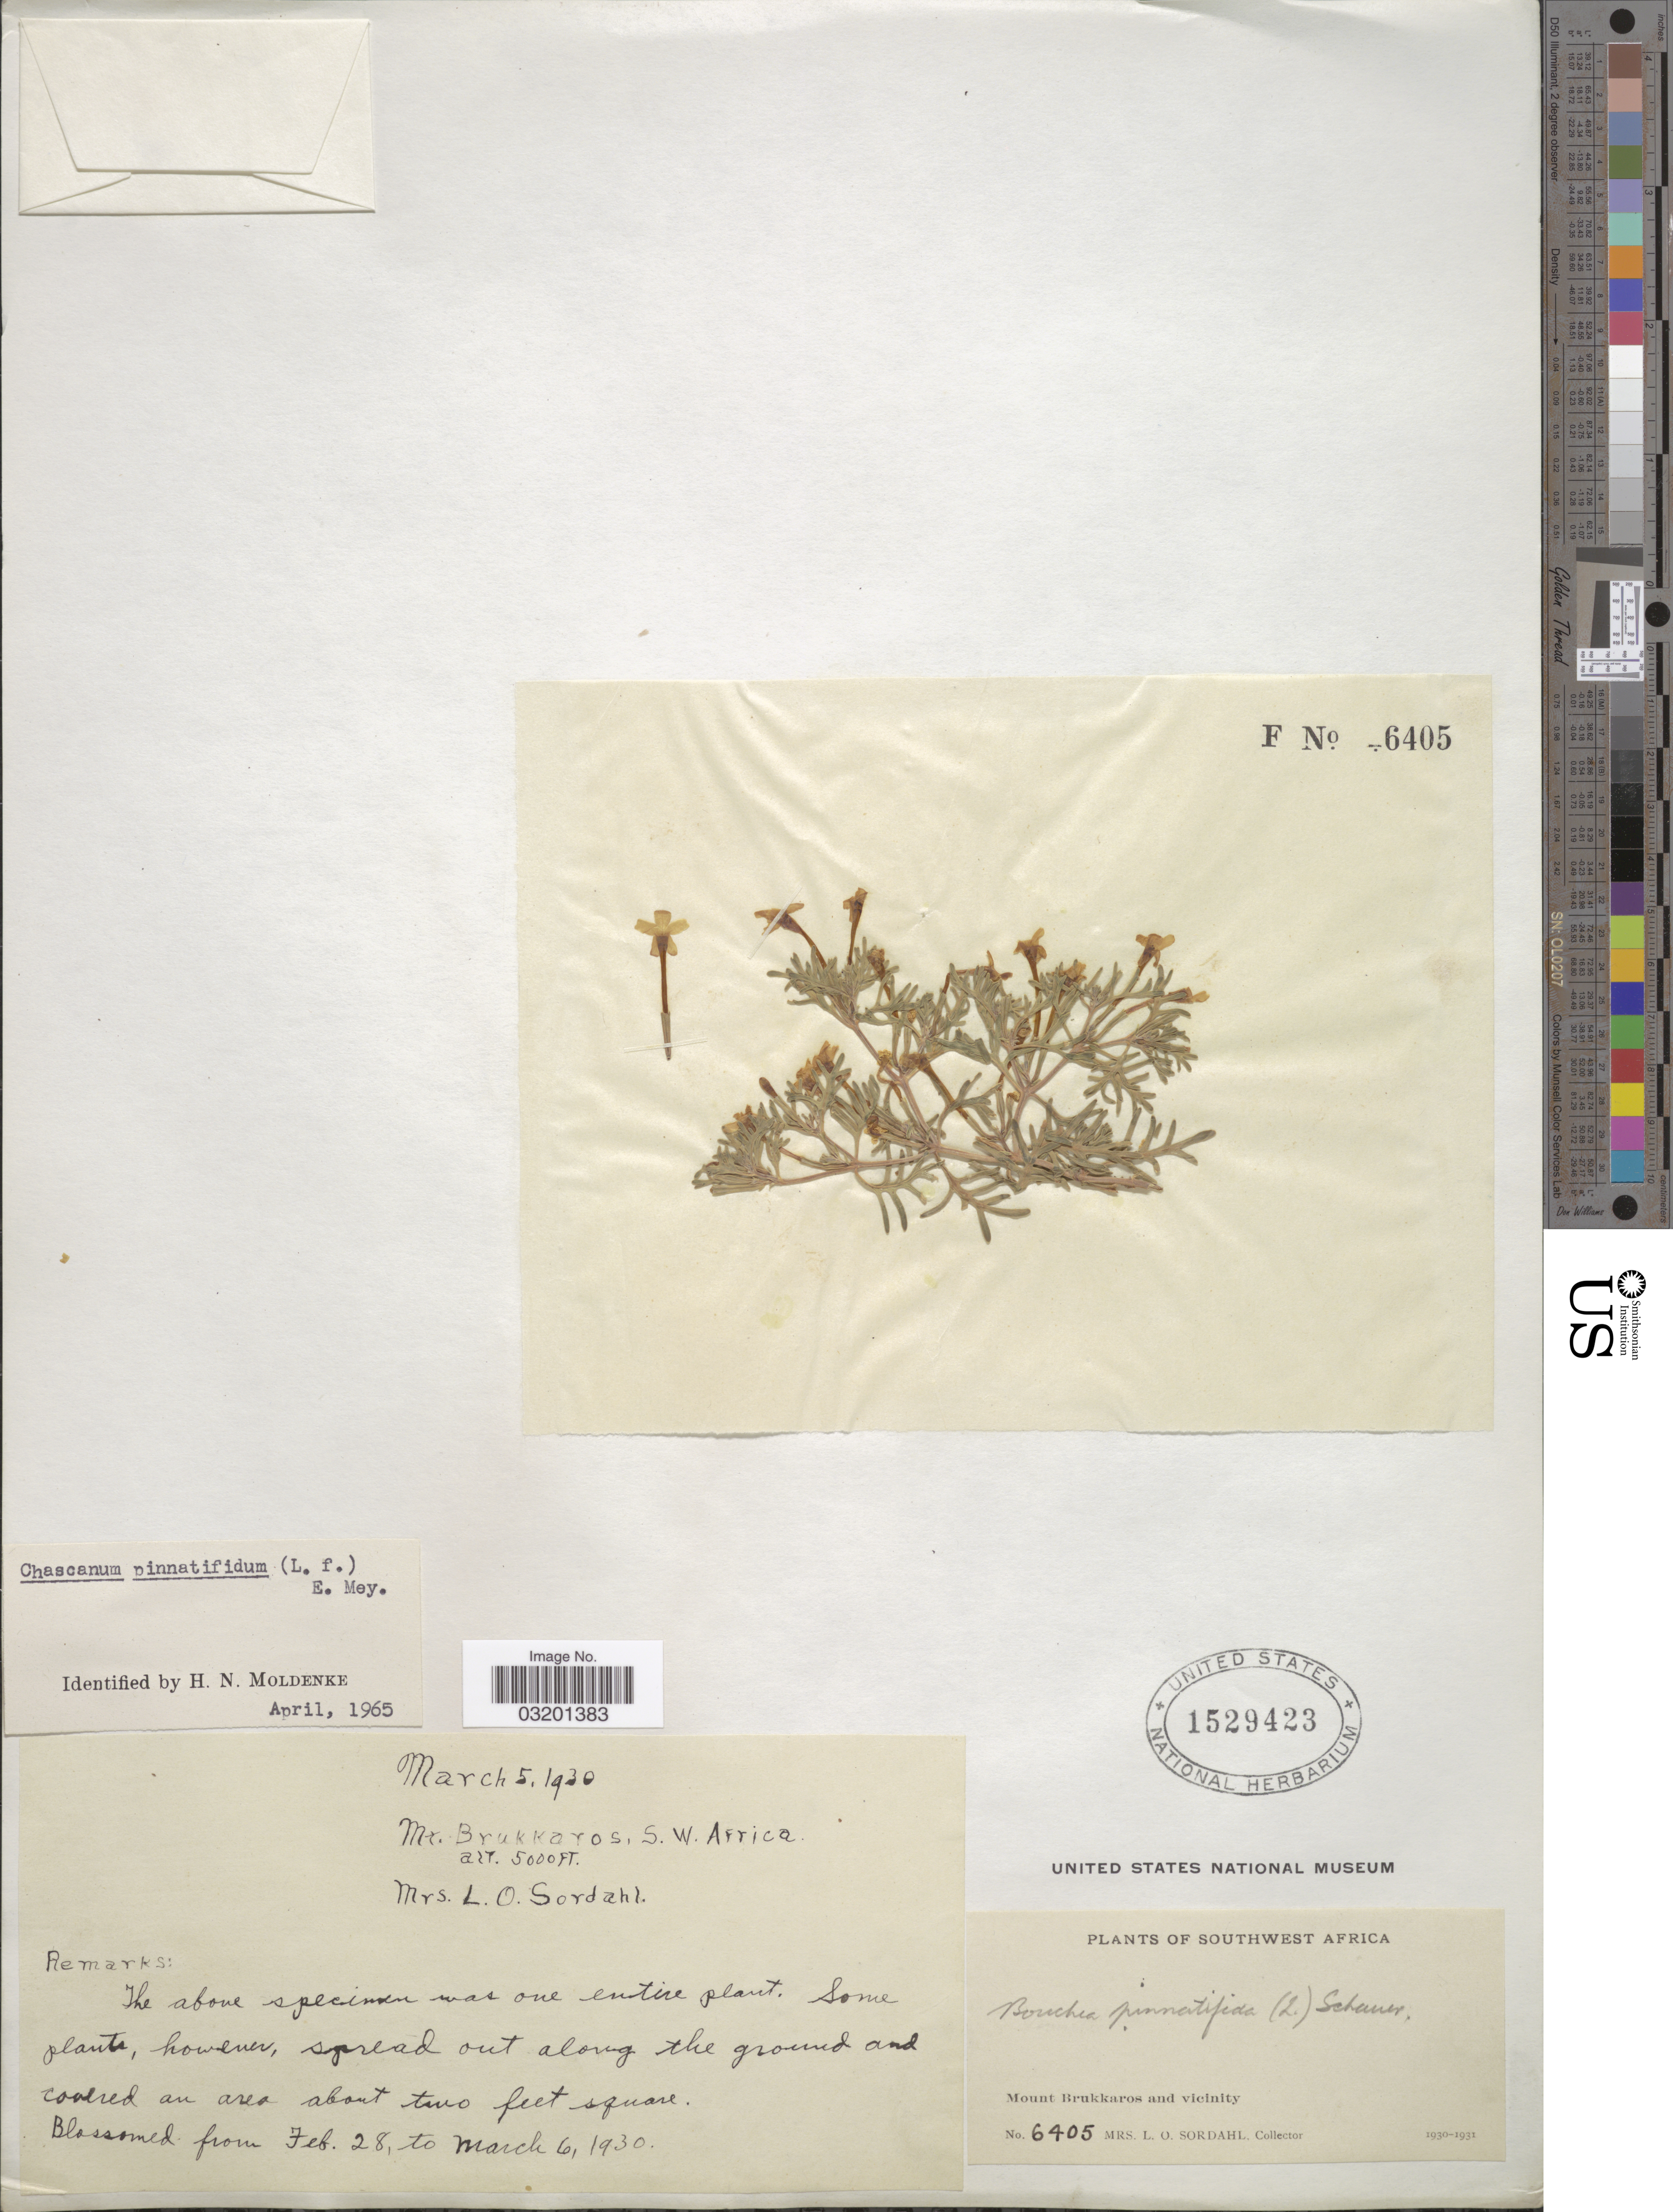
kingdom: Plantae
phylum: Tracheophyta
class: Magnoliopsida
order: Lamiales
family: Verbenaceae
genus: Chascanum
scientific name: Chascanum pinnatifidum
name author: (L. f.) E. Mey.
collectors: L. Sordahl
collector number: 6405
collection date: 1930-02-28/1930-03-06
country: Namibia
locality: Southwest Africa, Mount Brukkaros and vicinity.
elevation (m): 1524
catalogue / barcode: US 1529423